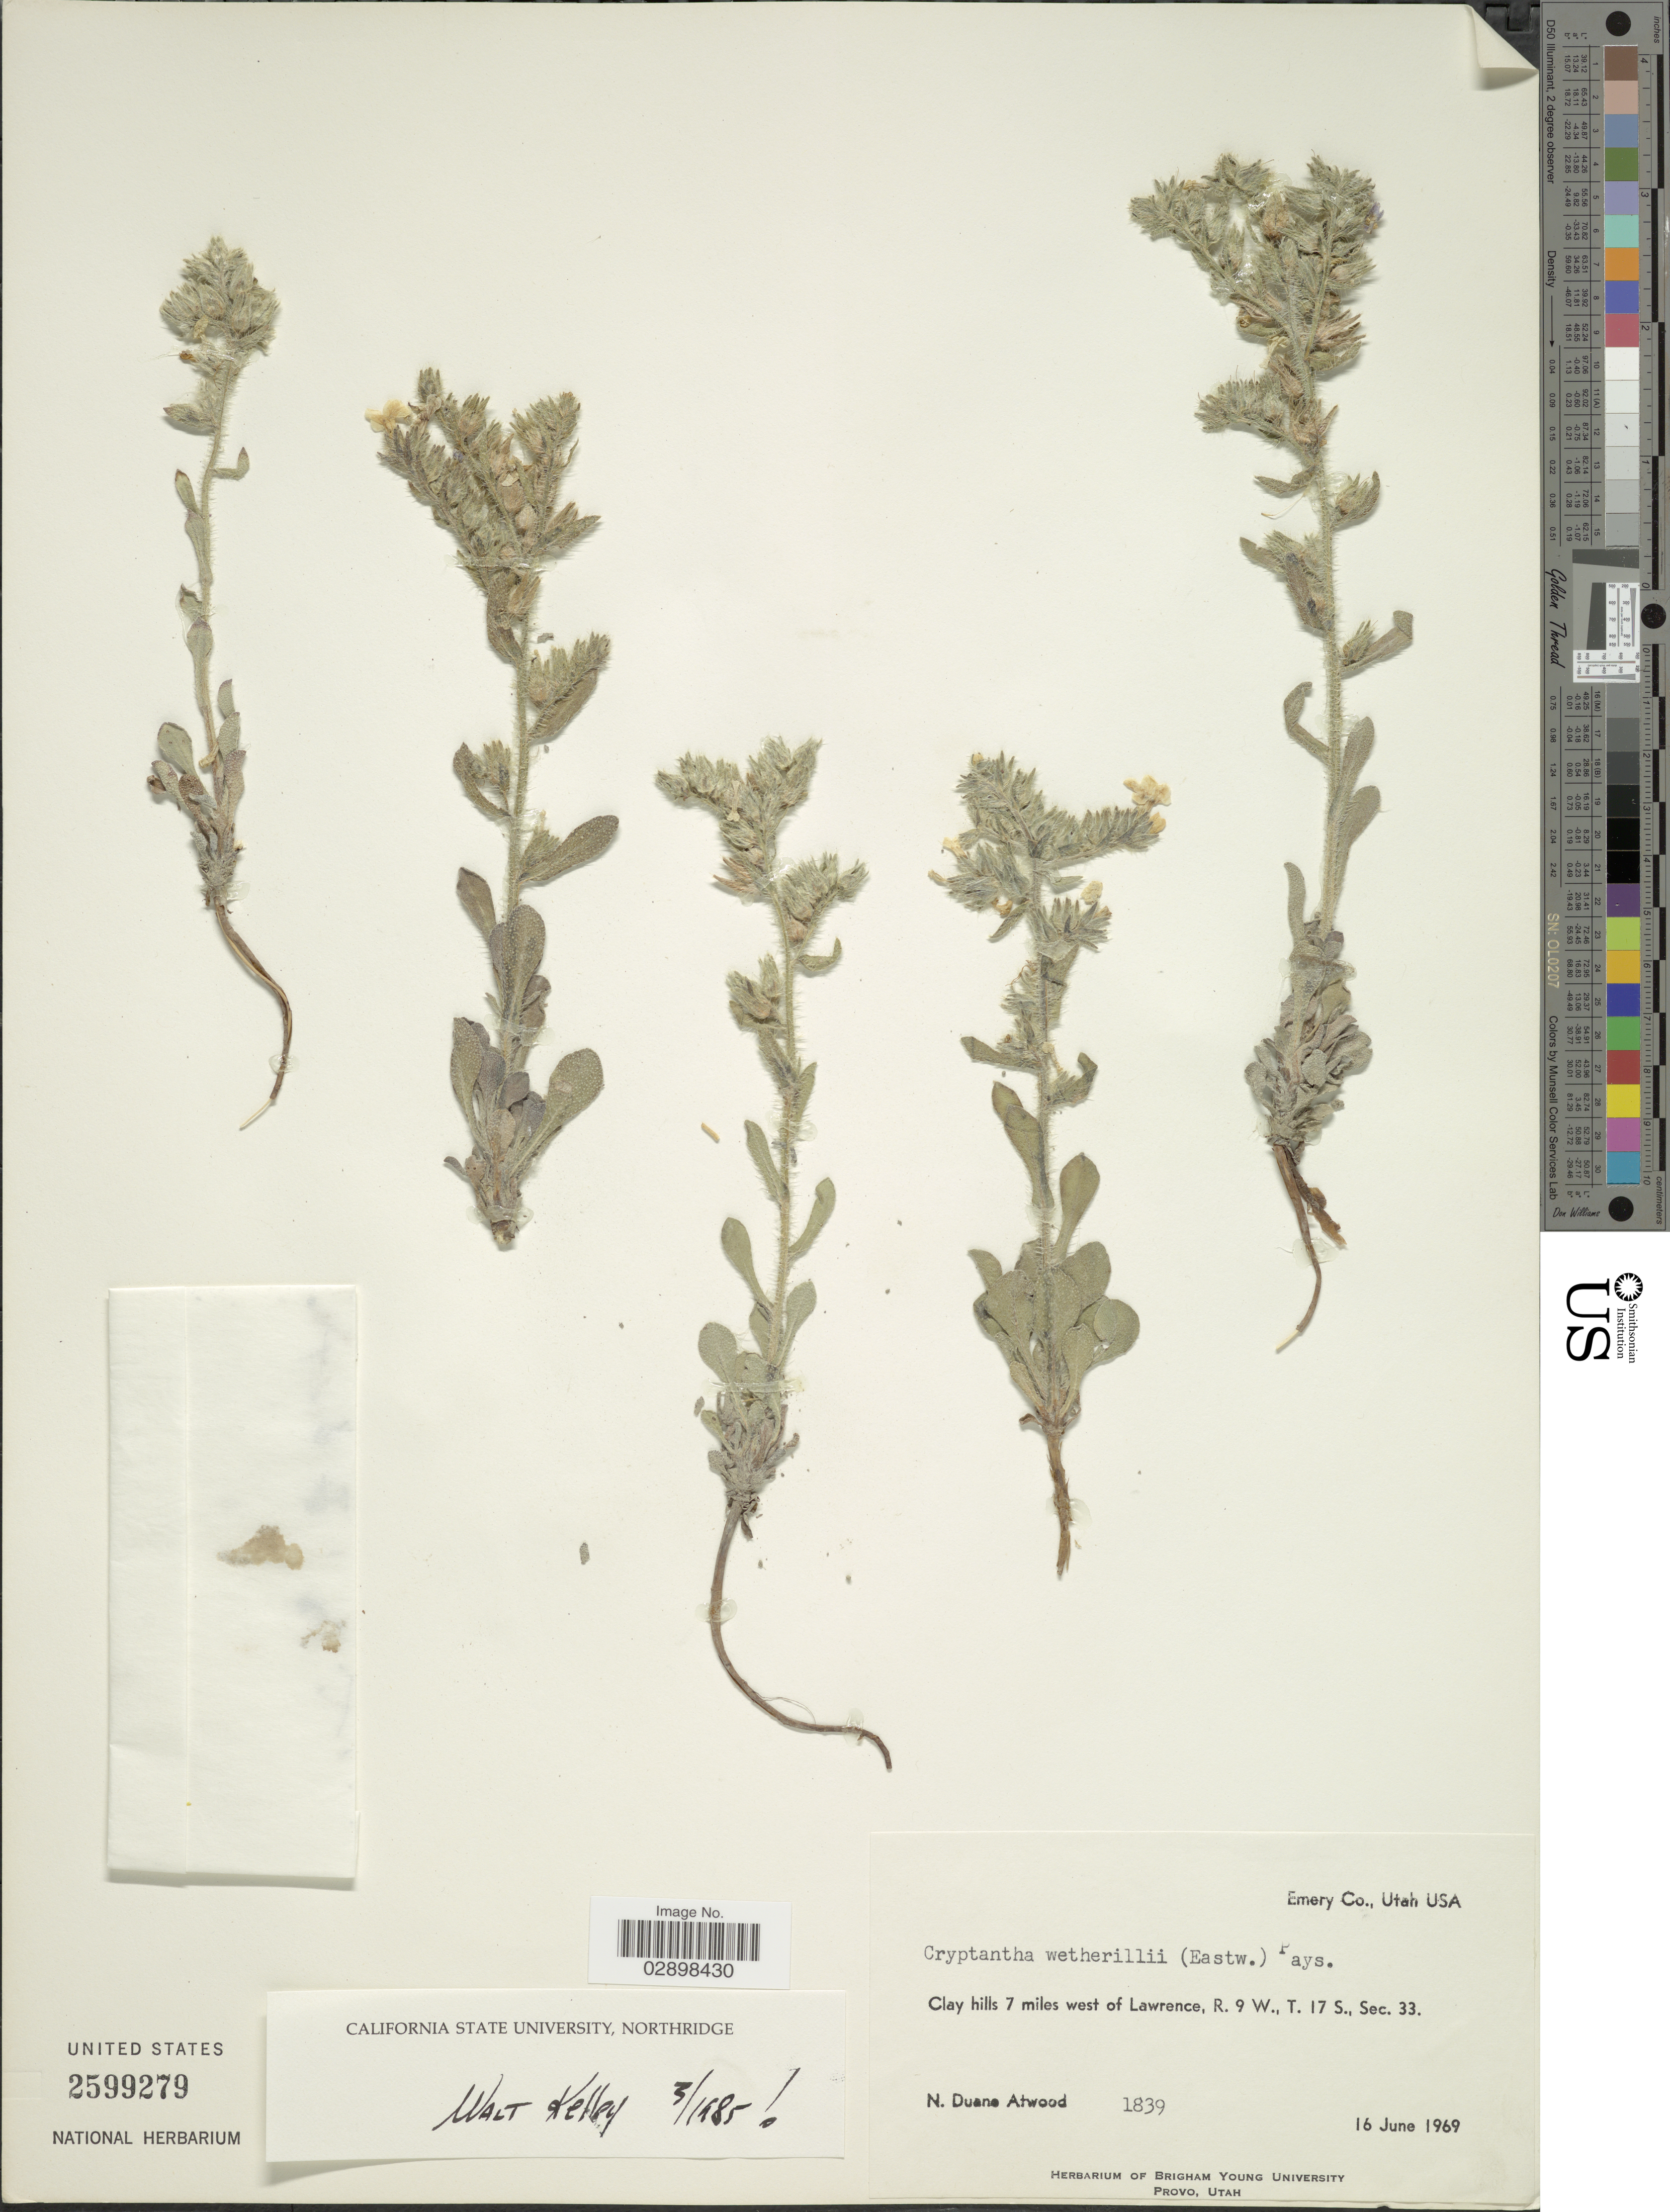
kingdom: Plantae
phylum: Tracheophyta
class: Magnoliopsida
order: Boraginales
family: Boraginaceae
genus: Cryptantha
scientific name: Cryptantha wetherillii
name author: (Eastw.) Payson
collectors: N. Atwood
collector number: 1839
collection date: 1969-06-16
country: United States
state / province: Utah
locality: Emery Co., Clay hills 7 miles west of Lawrence, R9W, T17S, Sec.33.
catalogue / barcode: US 2599279